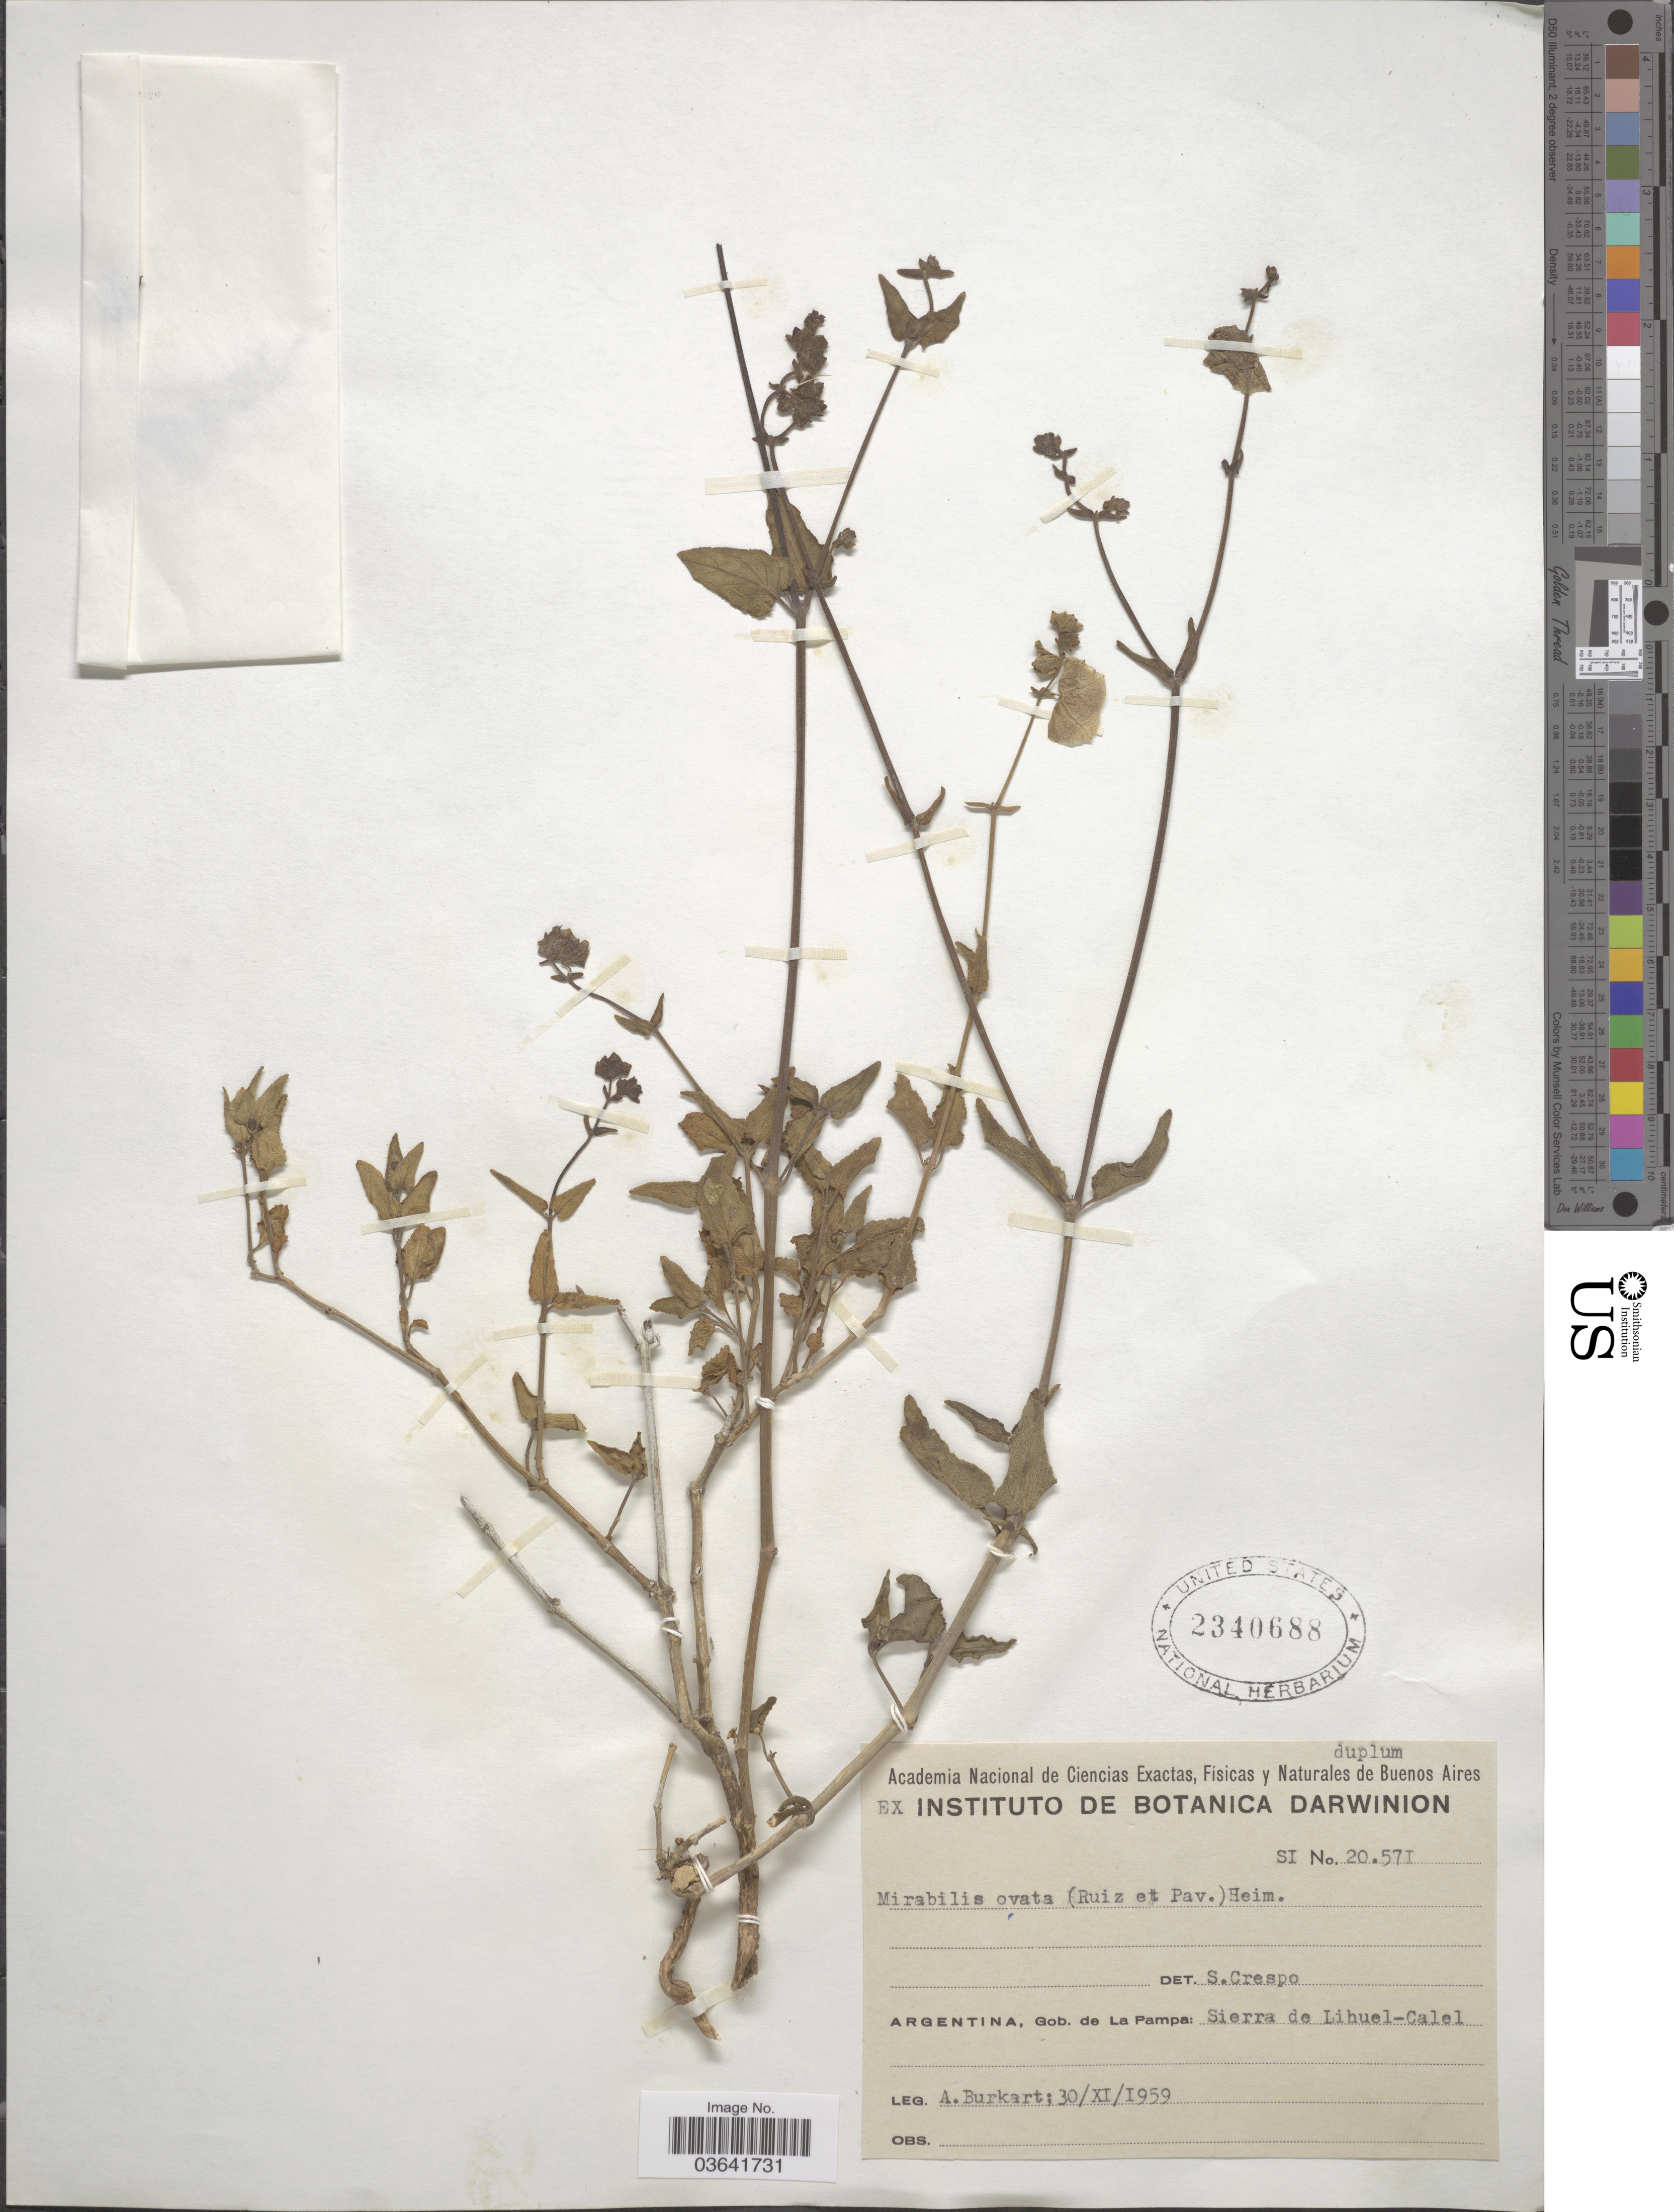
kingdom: Plantae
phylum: Tracheophyta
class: Magnoliopsida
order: Caryophyllales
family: Nyctaginaceae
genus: Mirabilis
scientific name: Mirabilis ovata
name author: (Ruiz & Pav.) Meigen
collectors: A. E. Burkart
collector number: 20571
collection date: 1959-11-30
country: Argentina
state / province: La Pampa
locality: Gob. de La Pampa: Sierra de Lihuel - Calel.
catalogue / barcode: US 2340688